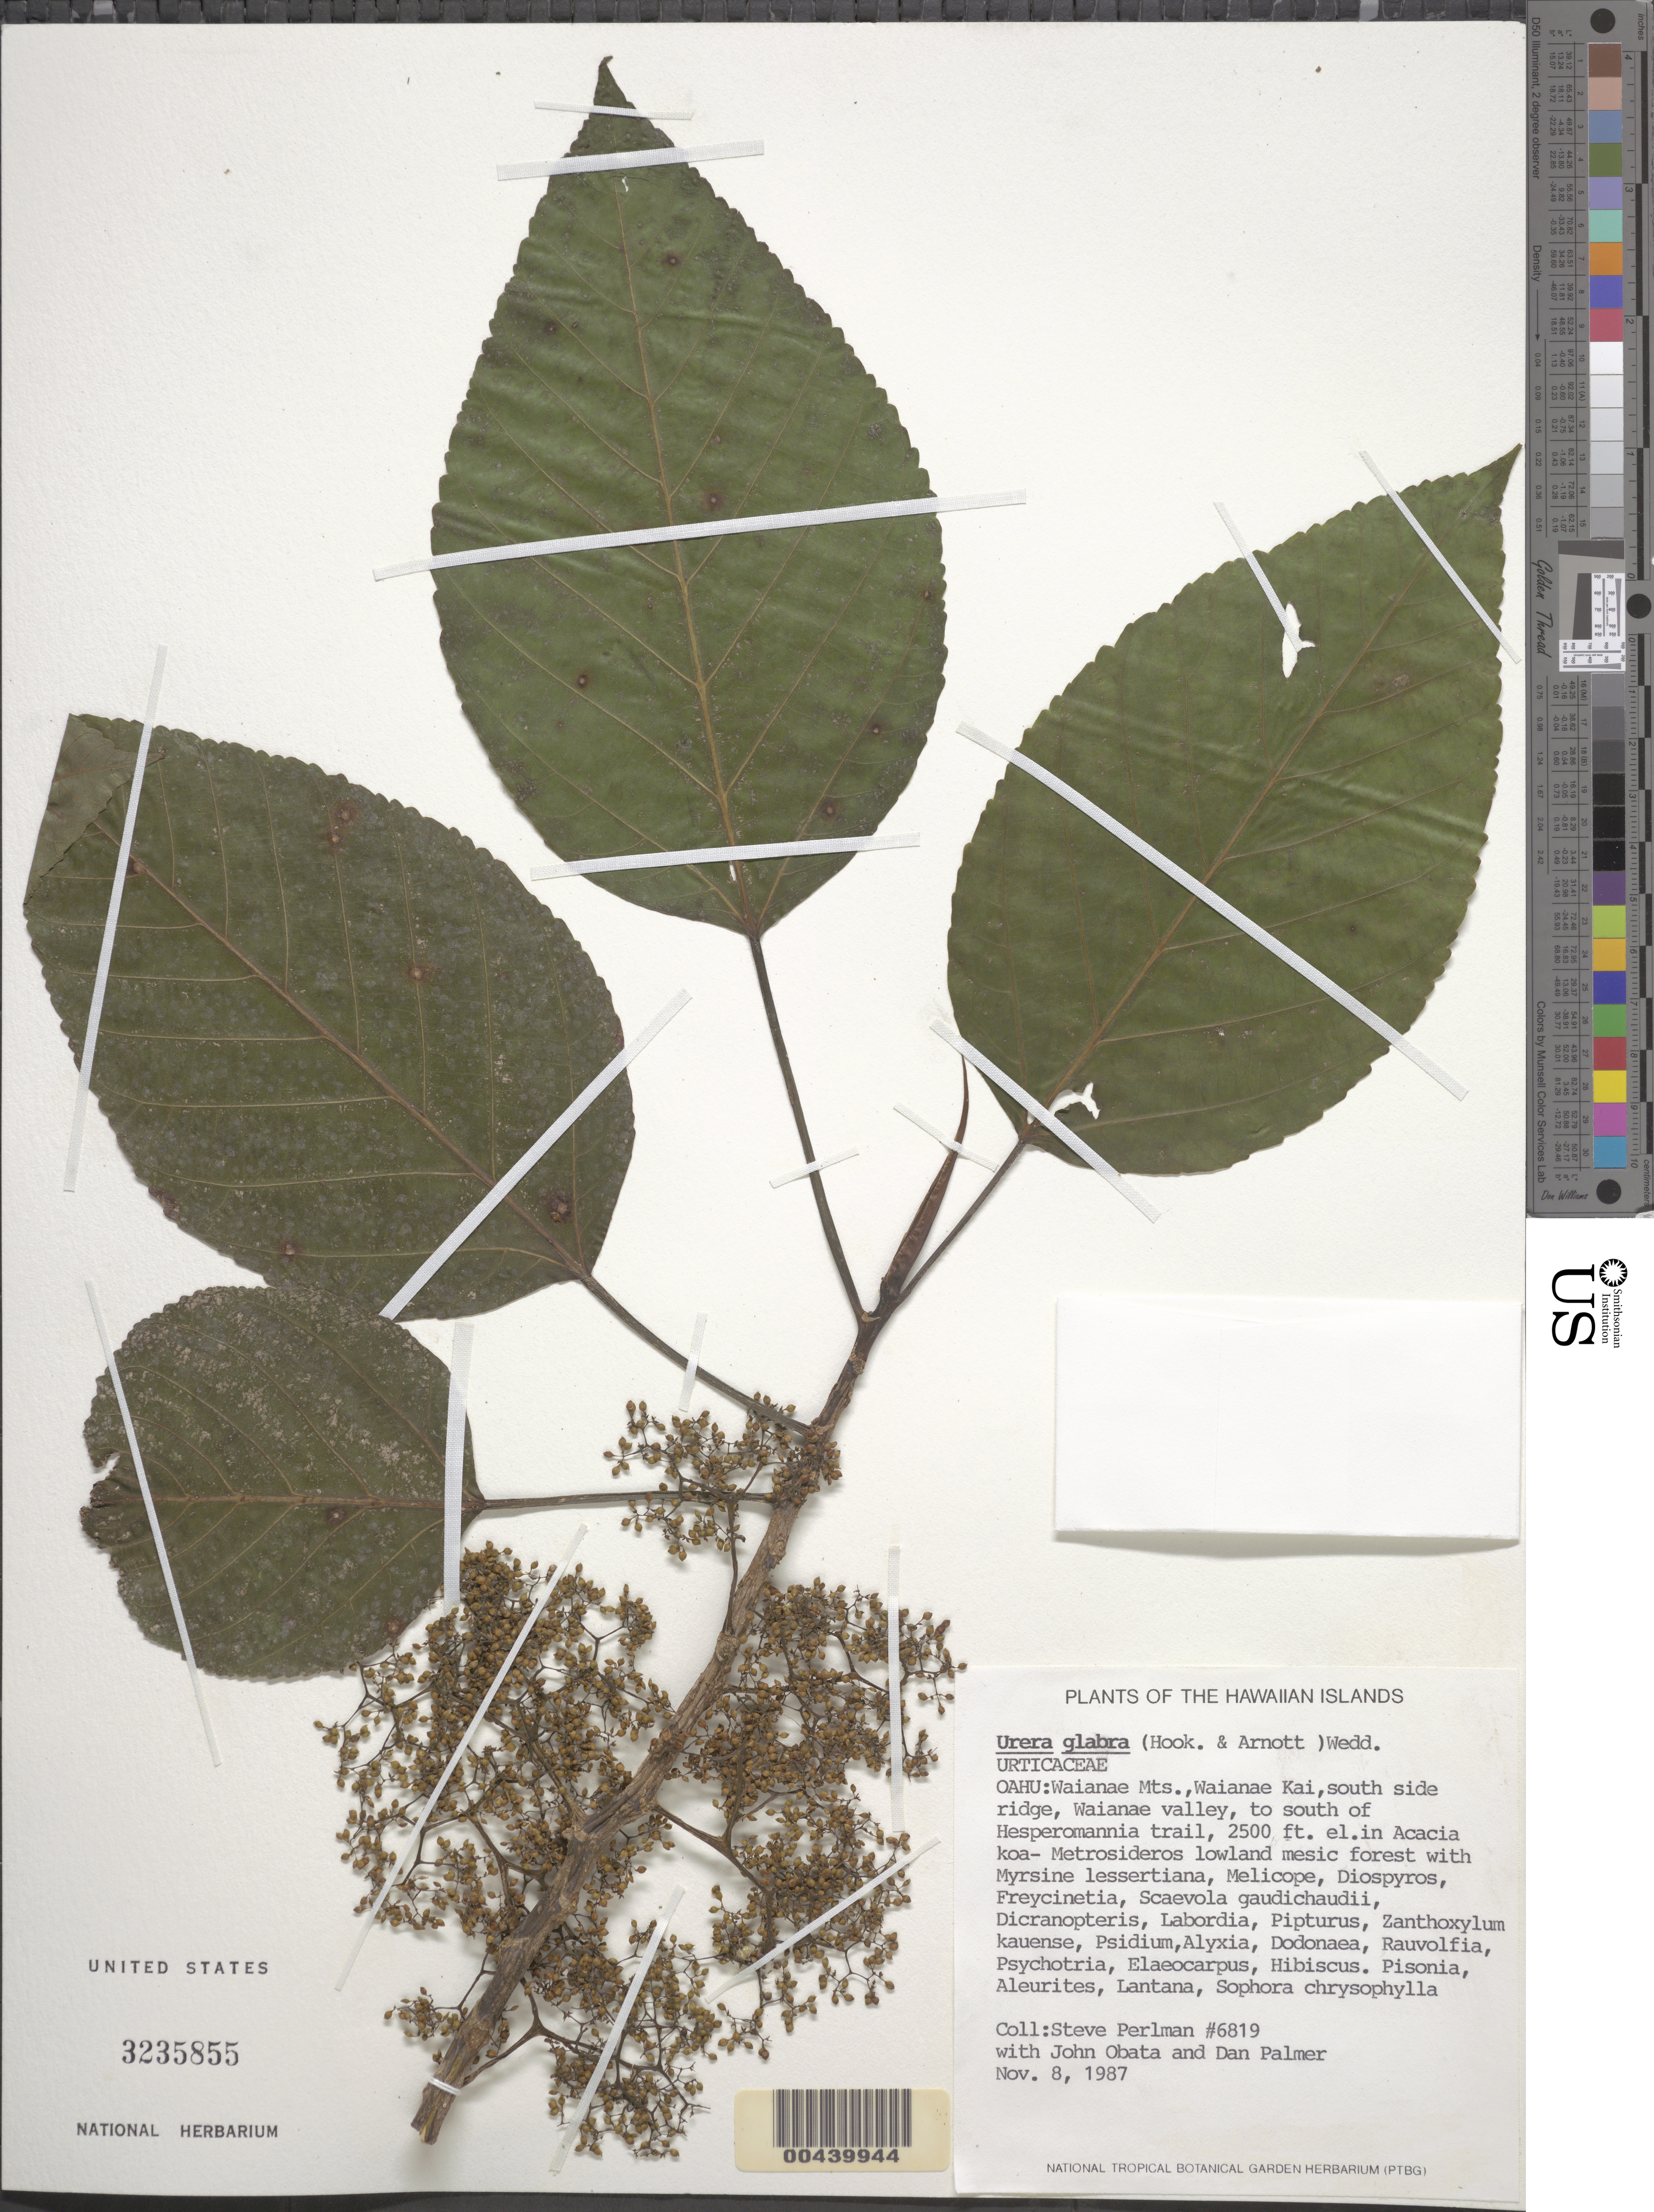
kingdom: Plantae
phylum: Tracheophyta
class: Magnoliopsida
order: Rosales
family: Urticaceae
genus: Touchardia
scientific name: Touchardia oahuensis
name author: T. Wells & A. K. Monro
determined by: Wagner, W. L., (BOT), Smithsonian Institution - National Museum of Natural History (UNITED STATES)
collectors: S. P. Perlman, J. Obata & D. Palmer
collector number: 6819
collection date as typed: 8 Nov 1987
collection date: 1987-11-08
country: United States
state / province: Hawaii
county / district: Honolulu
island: Oahu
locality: Waianae Mts., Waianae Kai, S side ridge, Waianae Valley, to S of Hesperomannia trail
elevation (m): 762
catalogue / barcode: US 3235855